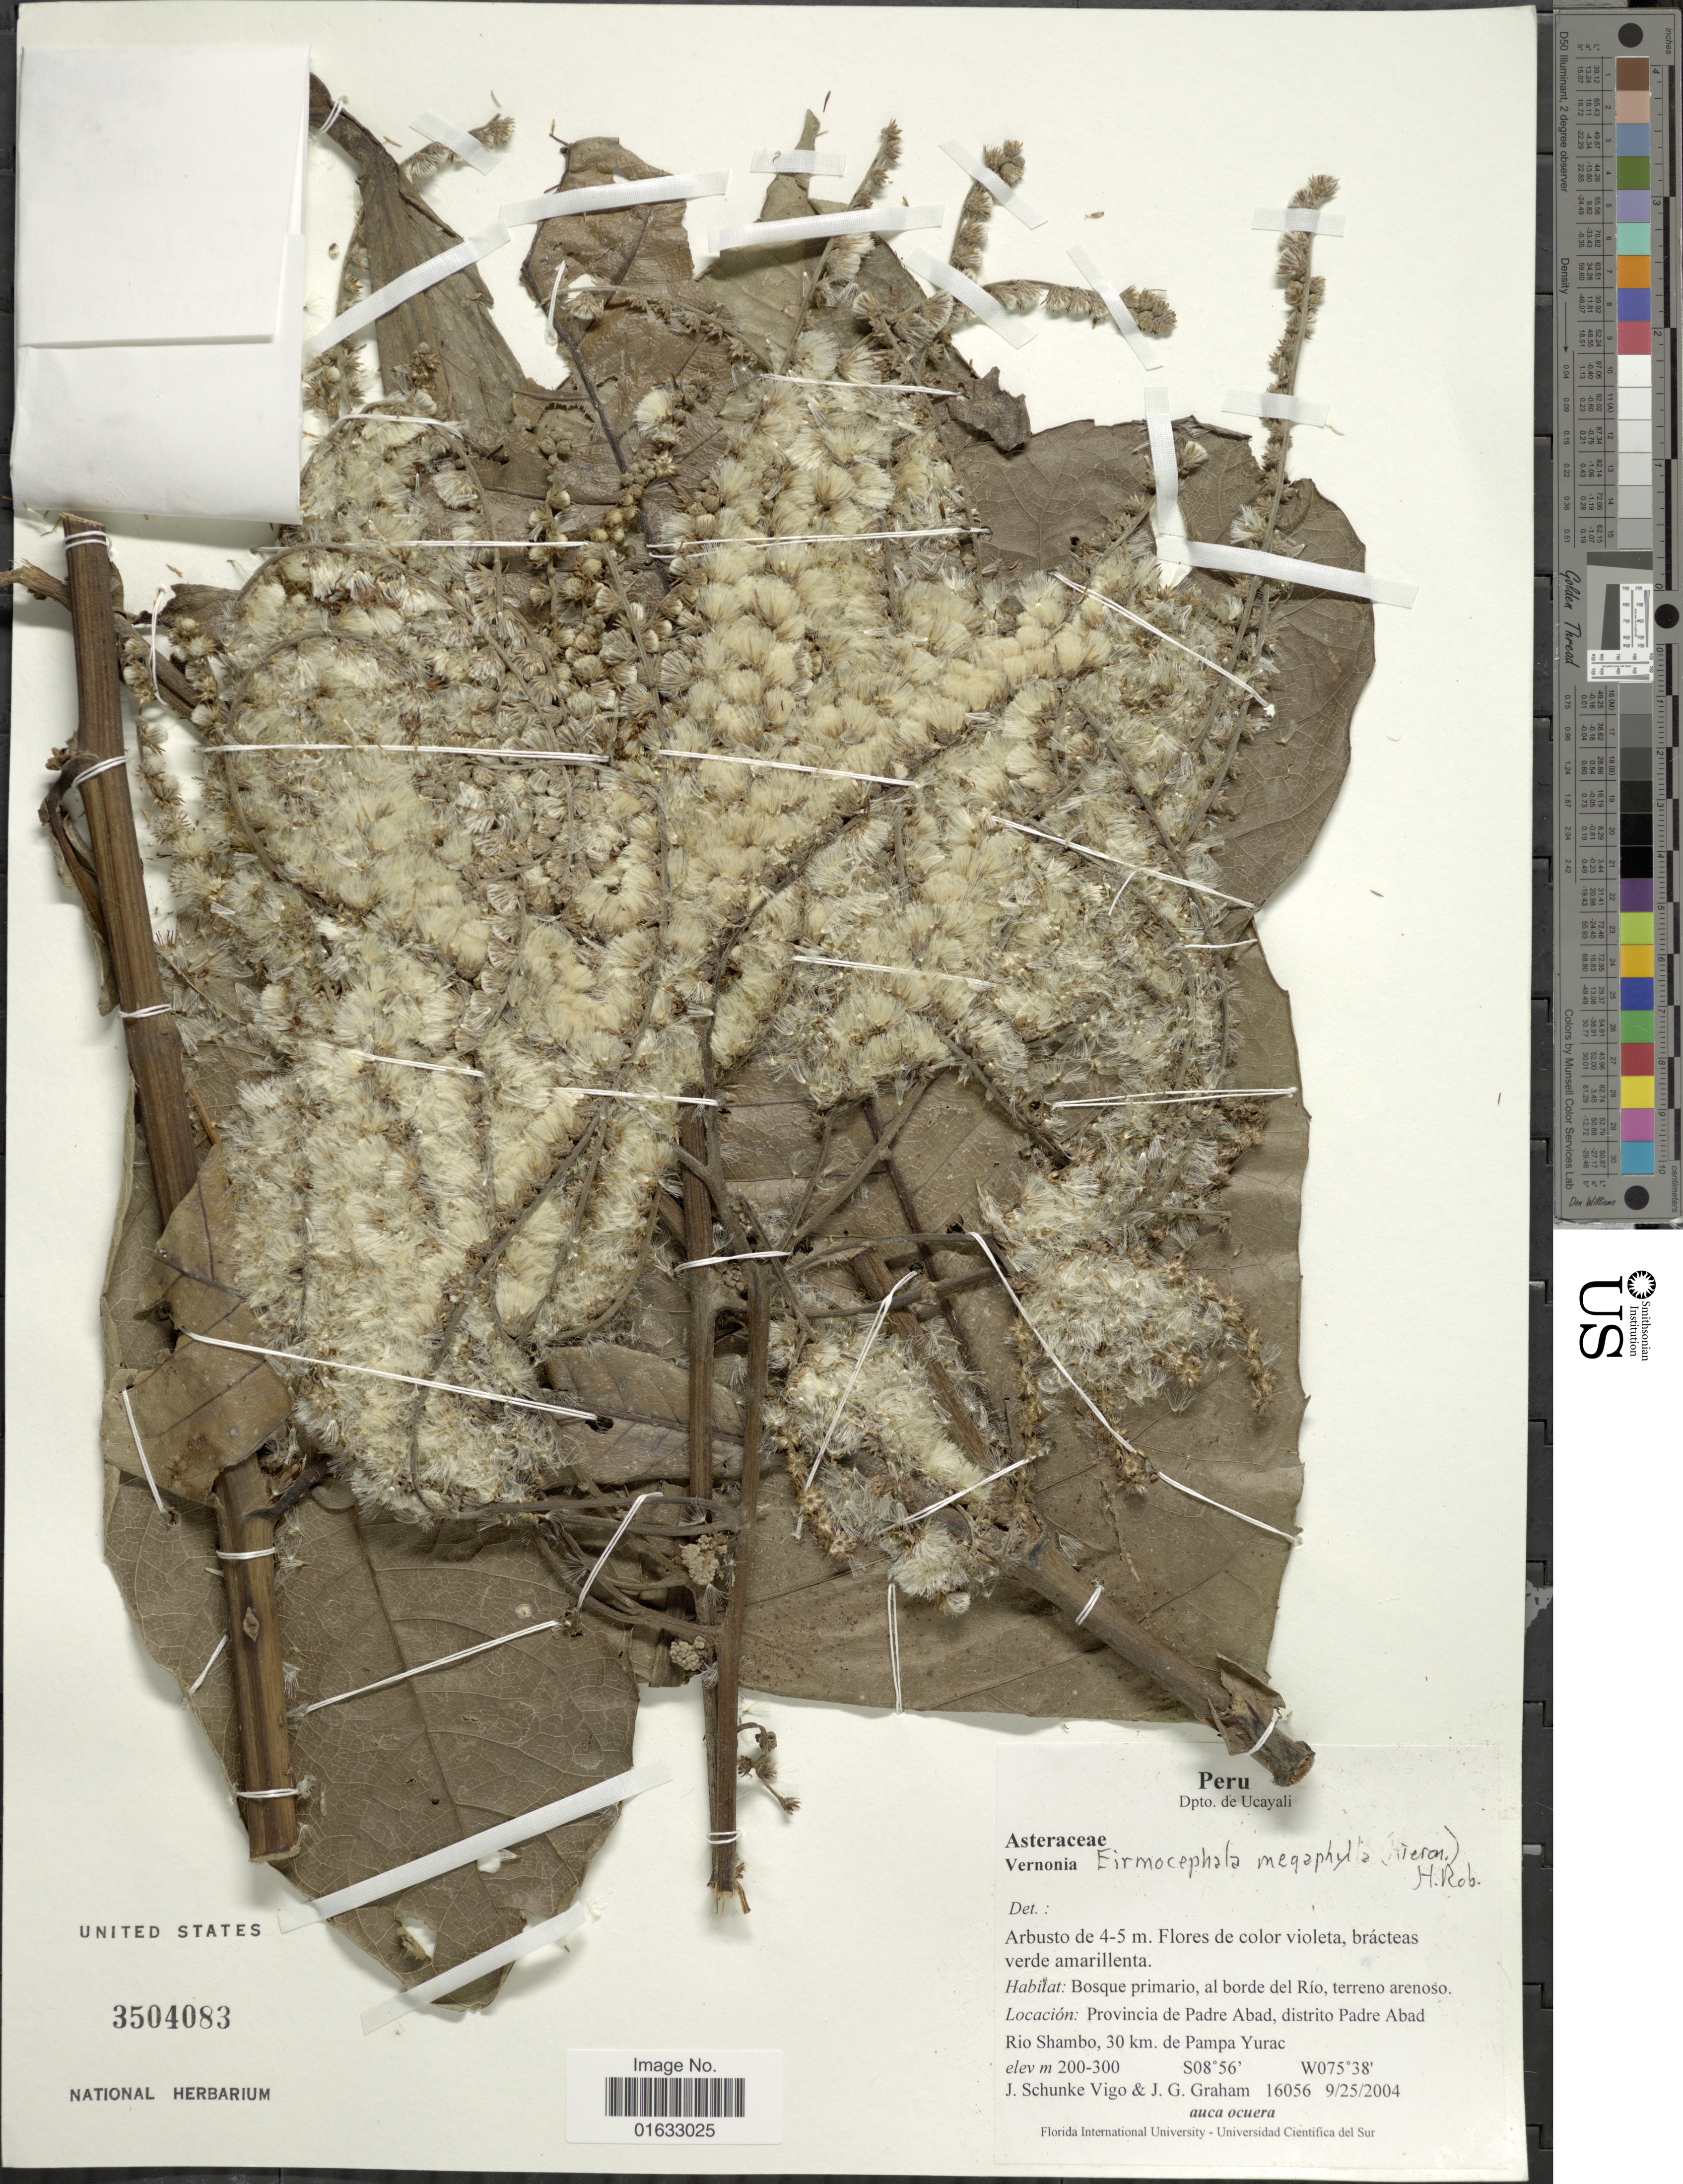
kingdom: Plantae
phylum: Tracheophyta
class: Magnoliopsida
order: Asterales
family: Asteraceae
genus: Eirmocephala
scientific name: Eirmocephala megaphylla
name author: (Hieron.) H. Rob.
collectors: J. Schunke Vigo & J. Graham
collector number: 16056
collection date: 2004-09-25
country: Peru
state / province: Ucayali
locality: Peru, Dpto. de Ucayali, Provincia de Padre Abad, distrito Padre Abad Rio Shambo, 30 km. de Pampa Yurac.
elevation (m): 200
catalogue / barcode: US 3504083